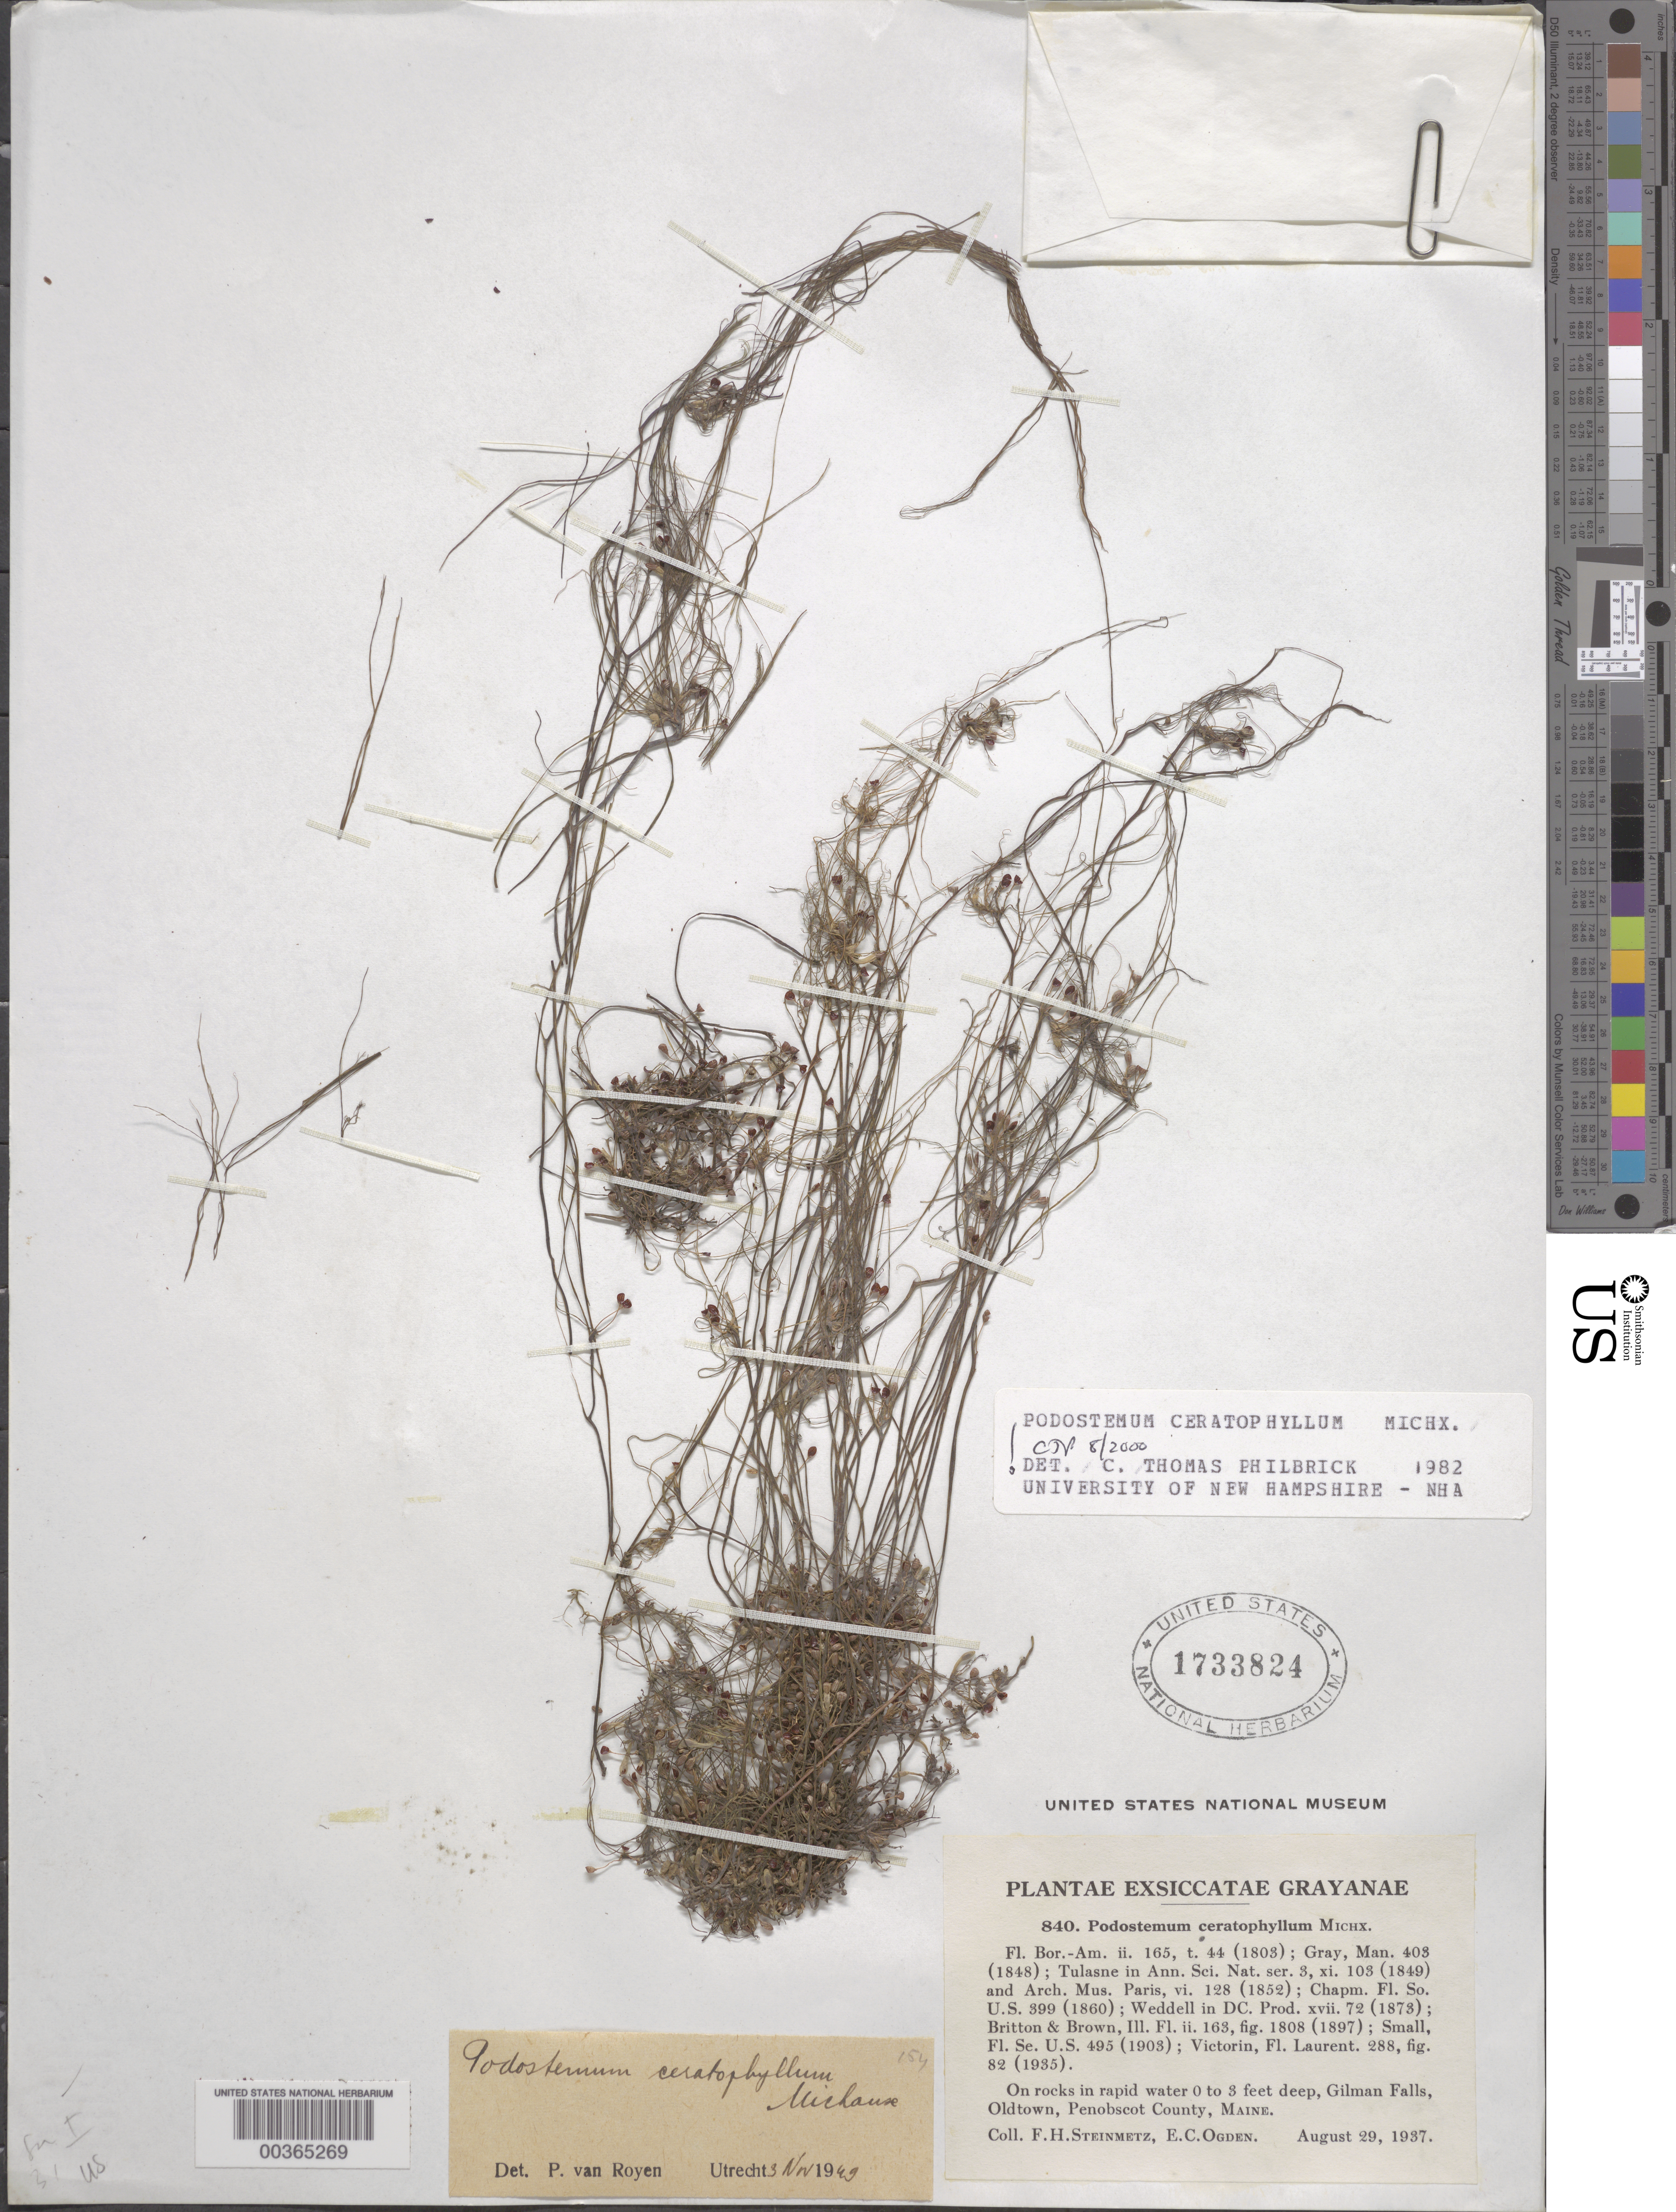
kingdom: Plantae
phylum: Tracheophyta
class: Magnoliopsida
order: Malpighiales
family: Podostemaceae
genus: Podostemum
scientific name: Podostemum ceratophylllum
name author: Michx.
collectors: F. Steinmetz & E. C. Ogden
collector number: Pl. Exsicc. Gray. 840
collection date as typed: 29 Aug 1937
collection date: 1937-08-29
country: United States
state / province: Maine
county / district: Penobscot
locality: Gilman falls, oldtown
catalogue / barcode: US 1733824